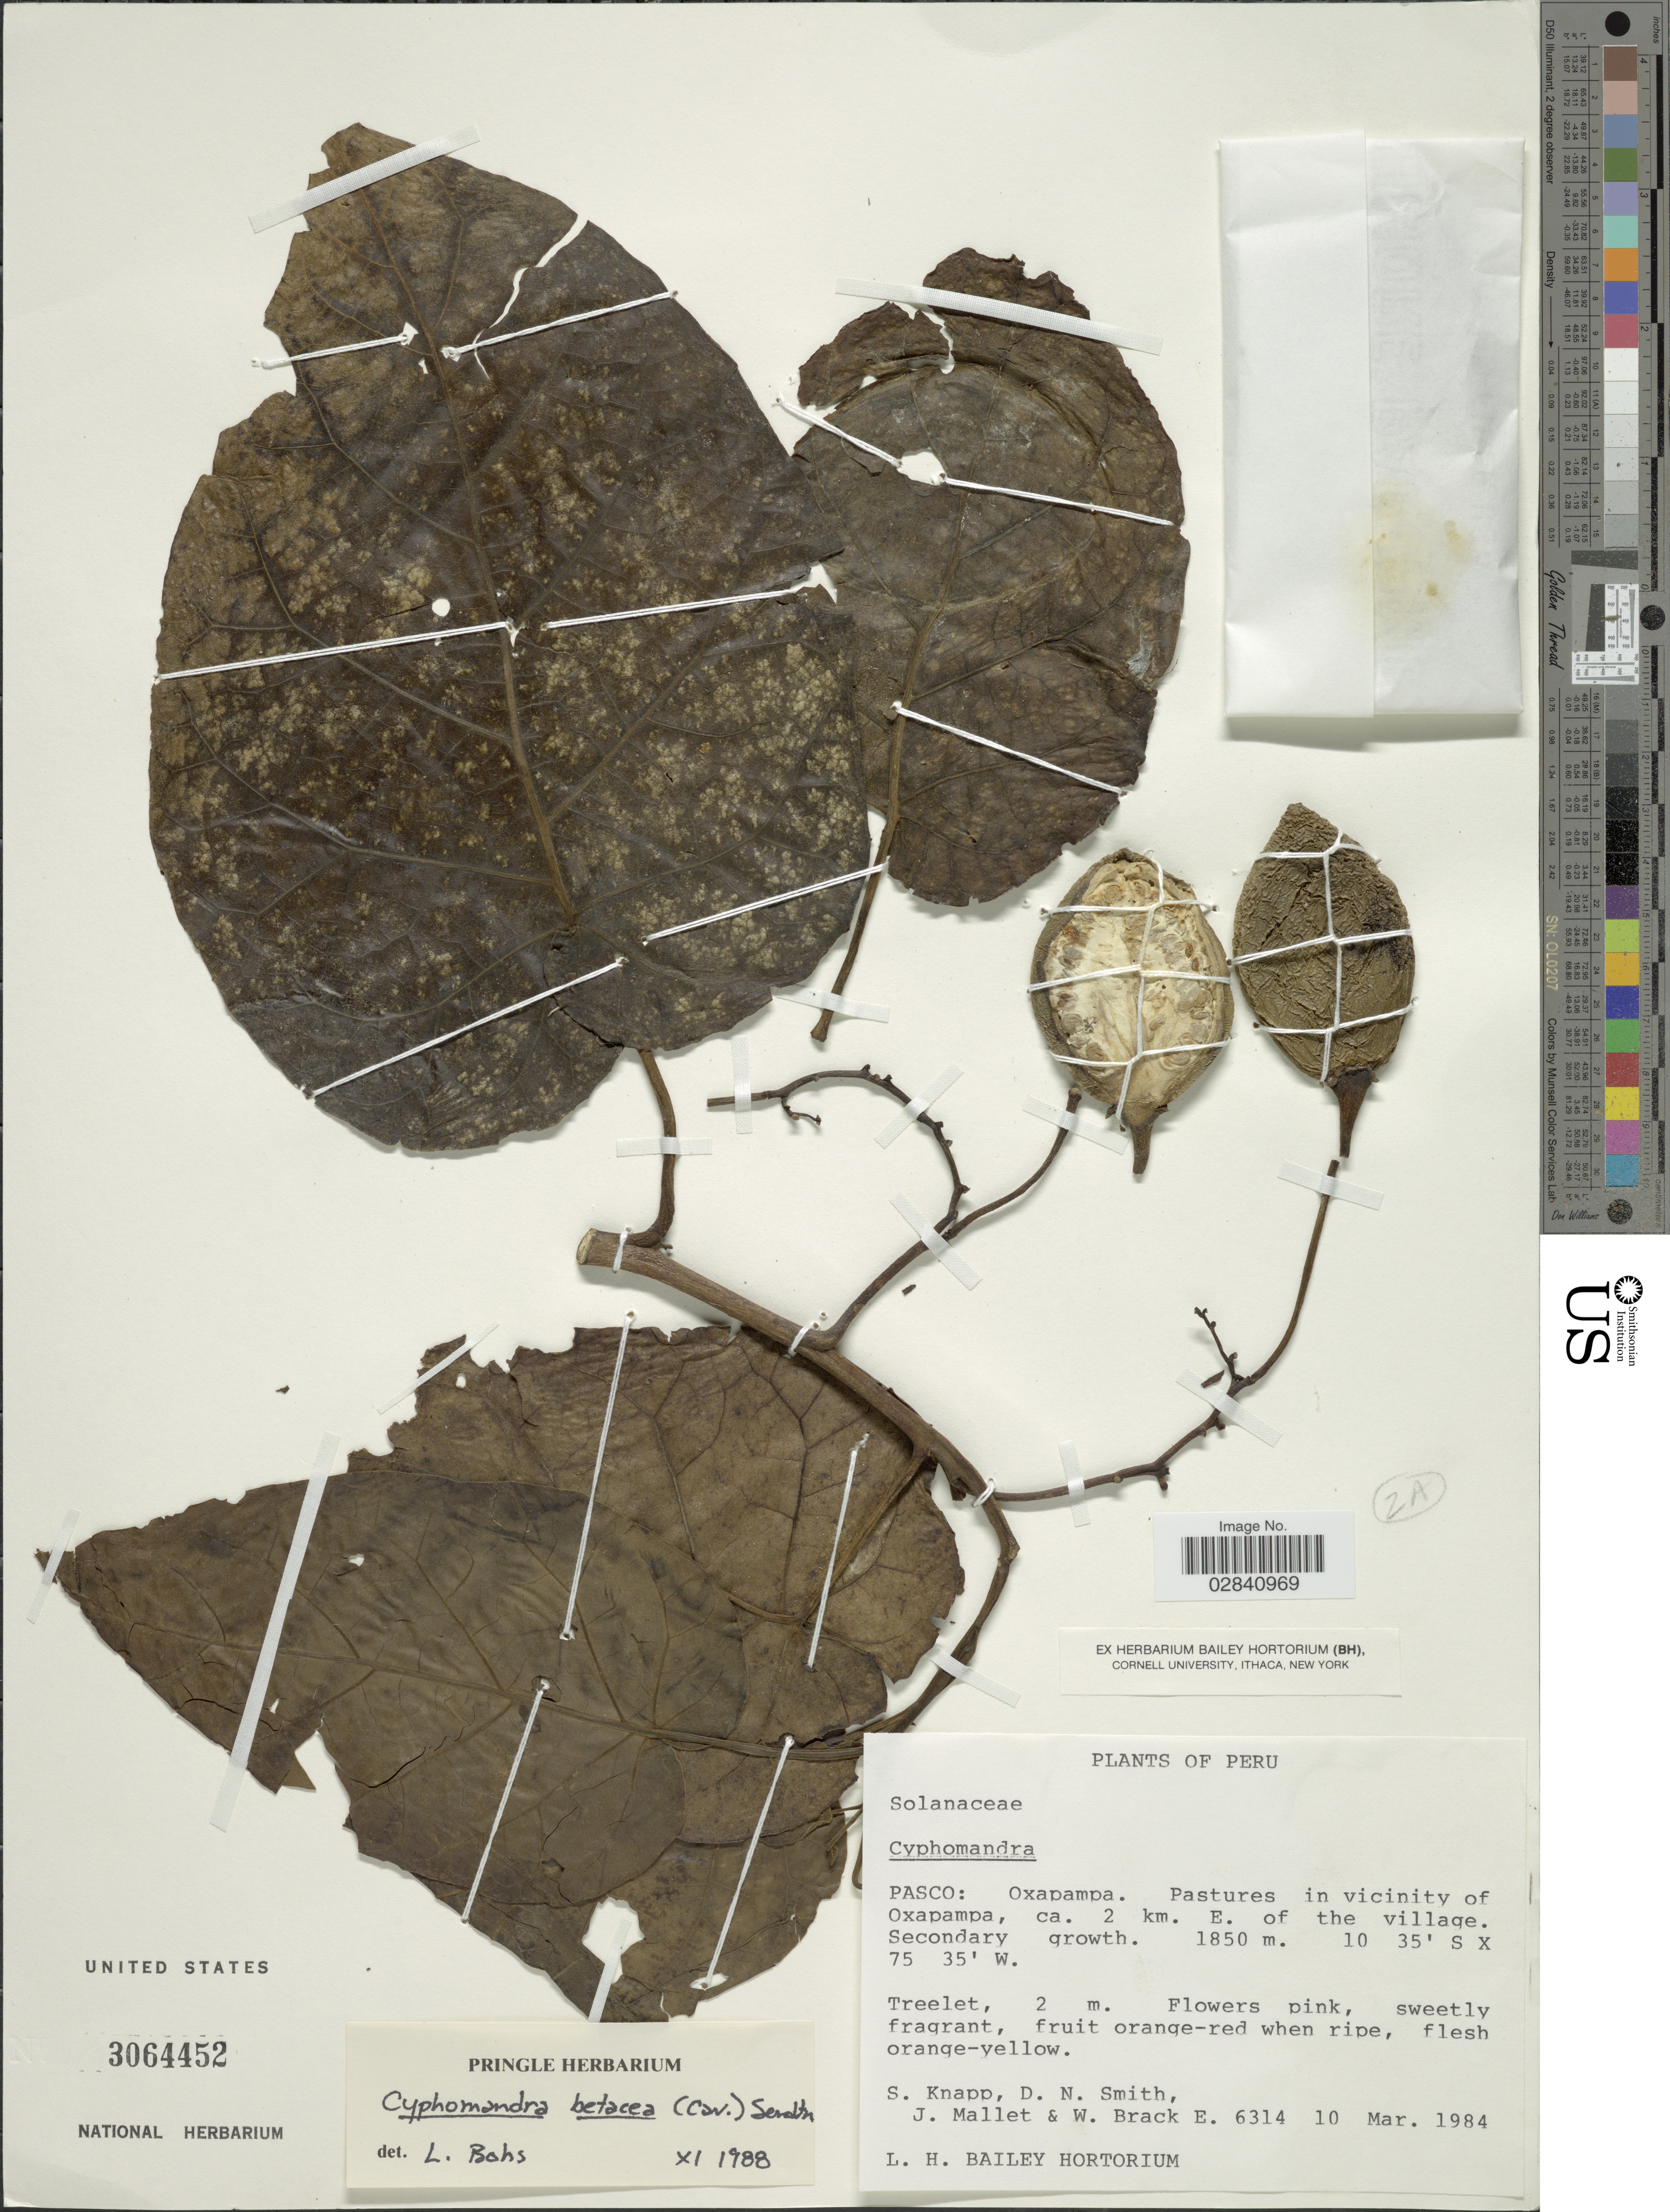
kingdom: Plantae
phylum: Tracheophyta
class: Magnoliopsida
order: Solanales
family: Solanaceae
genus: Cyphomandra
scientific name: Cyphomandra betacea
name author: (Cav.) Sendtn.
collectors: S. Knapp, D. Smith, J. Mallet & W. Brack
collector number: E6314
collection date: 1984-03-10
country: Peru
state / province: Pasco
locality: Oxapampa. Pastures in vicinity of Oxapampa, ca. 2 km. E. of the village.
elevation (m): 1850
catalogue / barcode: US 3064452